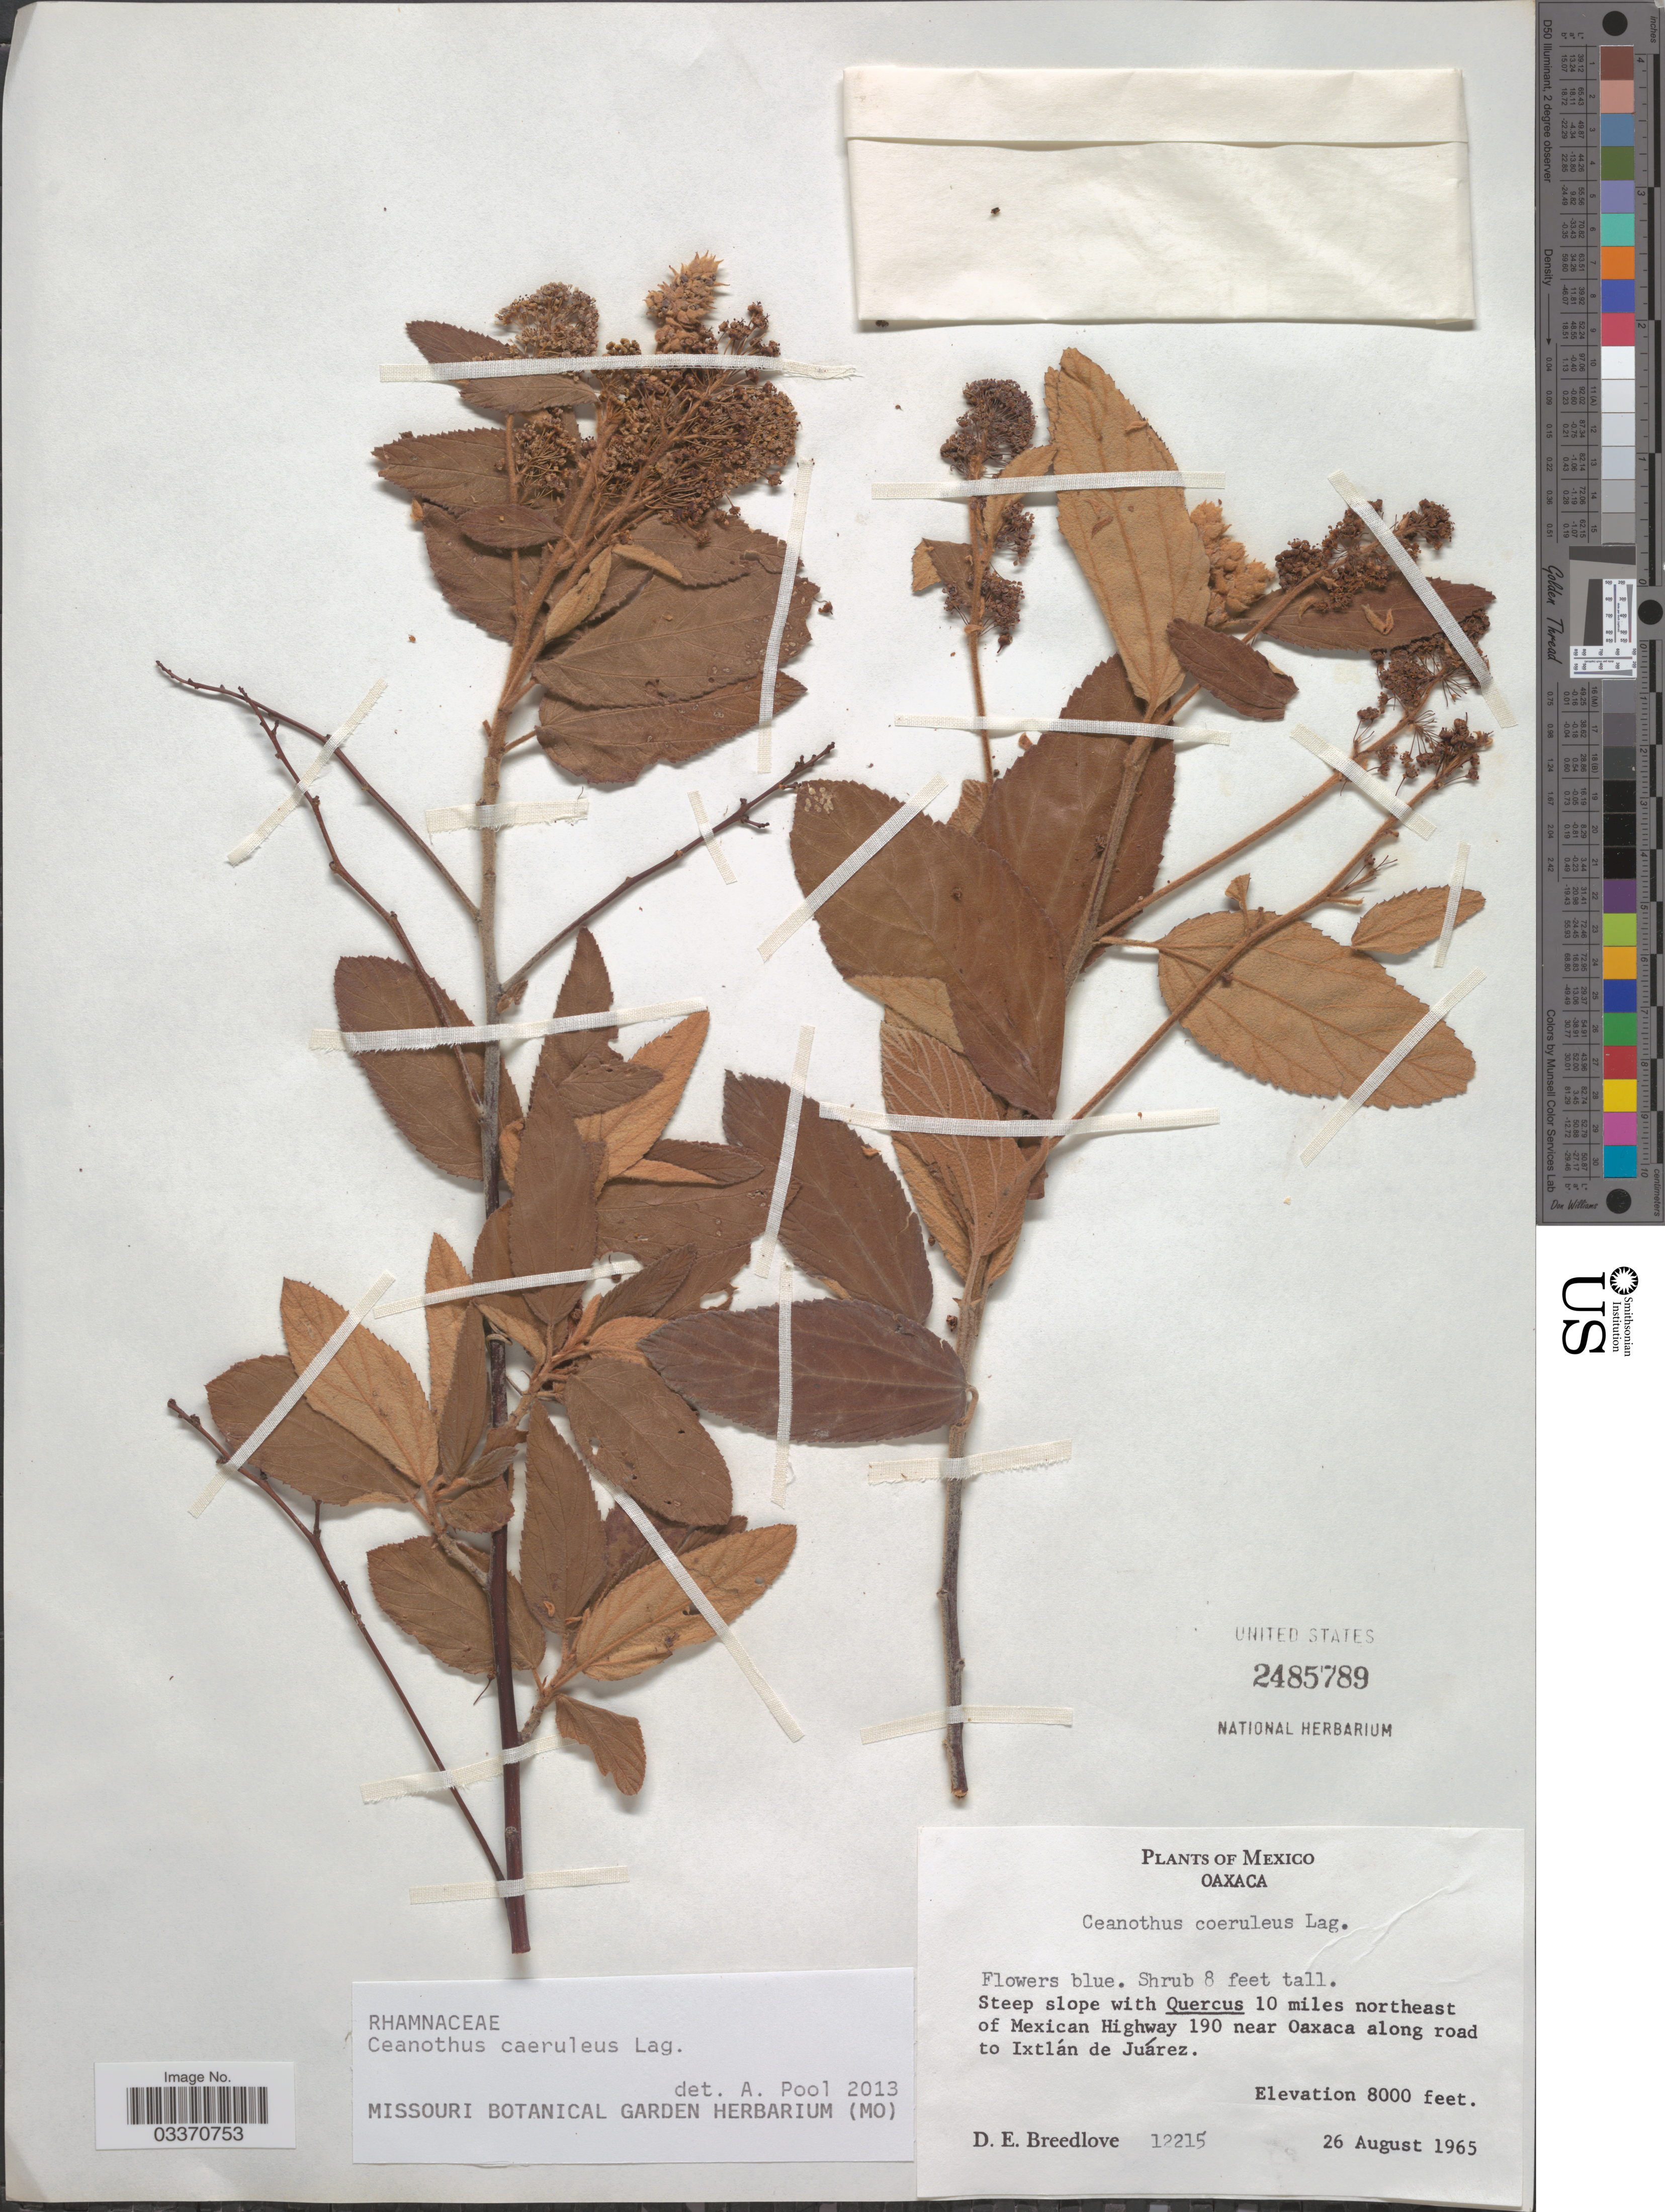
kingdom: Plantae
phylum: Tracheophyta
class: Magnoliopsida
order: Rosales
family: Rhamnaceae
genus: Ceanothus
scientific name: Ceanothus caeruleus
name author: Lag.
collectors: D. E. Breedlove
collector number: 12215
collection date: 1965-08-26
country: Mexico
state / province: Oaxaca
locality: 10 miles northeast of Mexican Highway 190 near Oaxaca along road to Ixtlán de Juárez.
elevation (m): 2438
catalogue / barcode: US 2485789